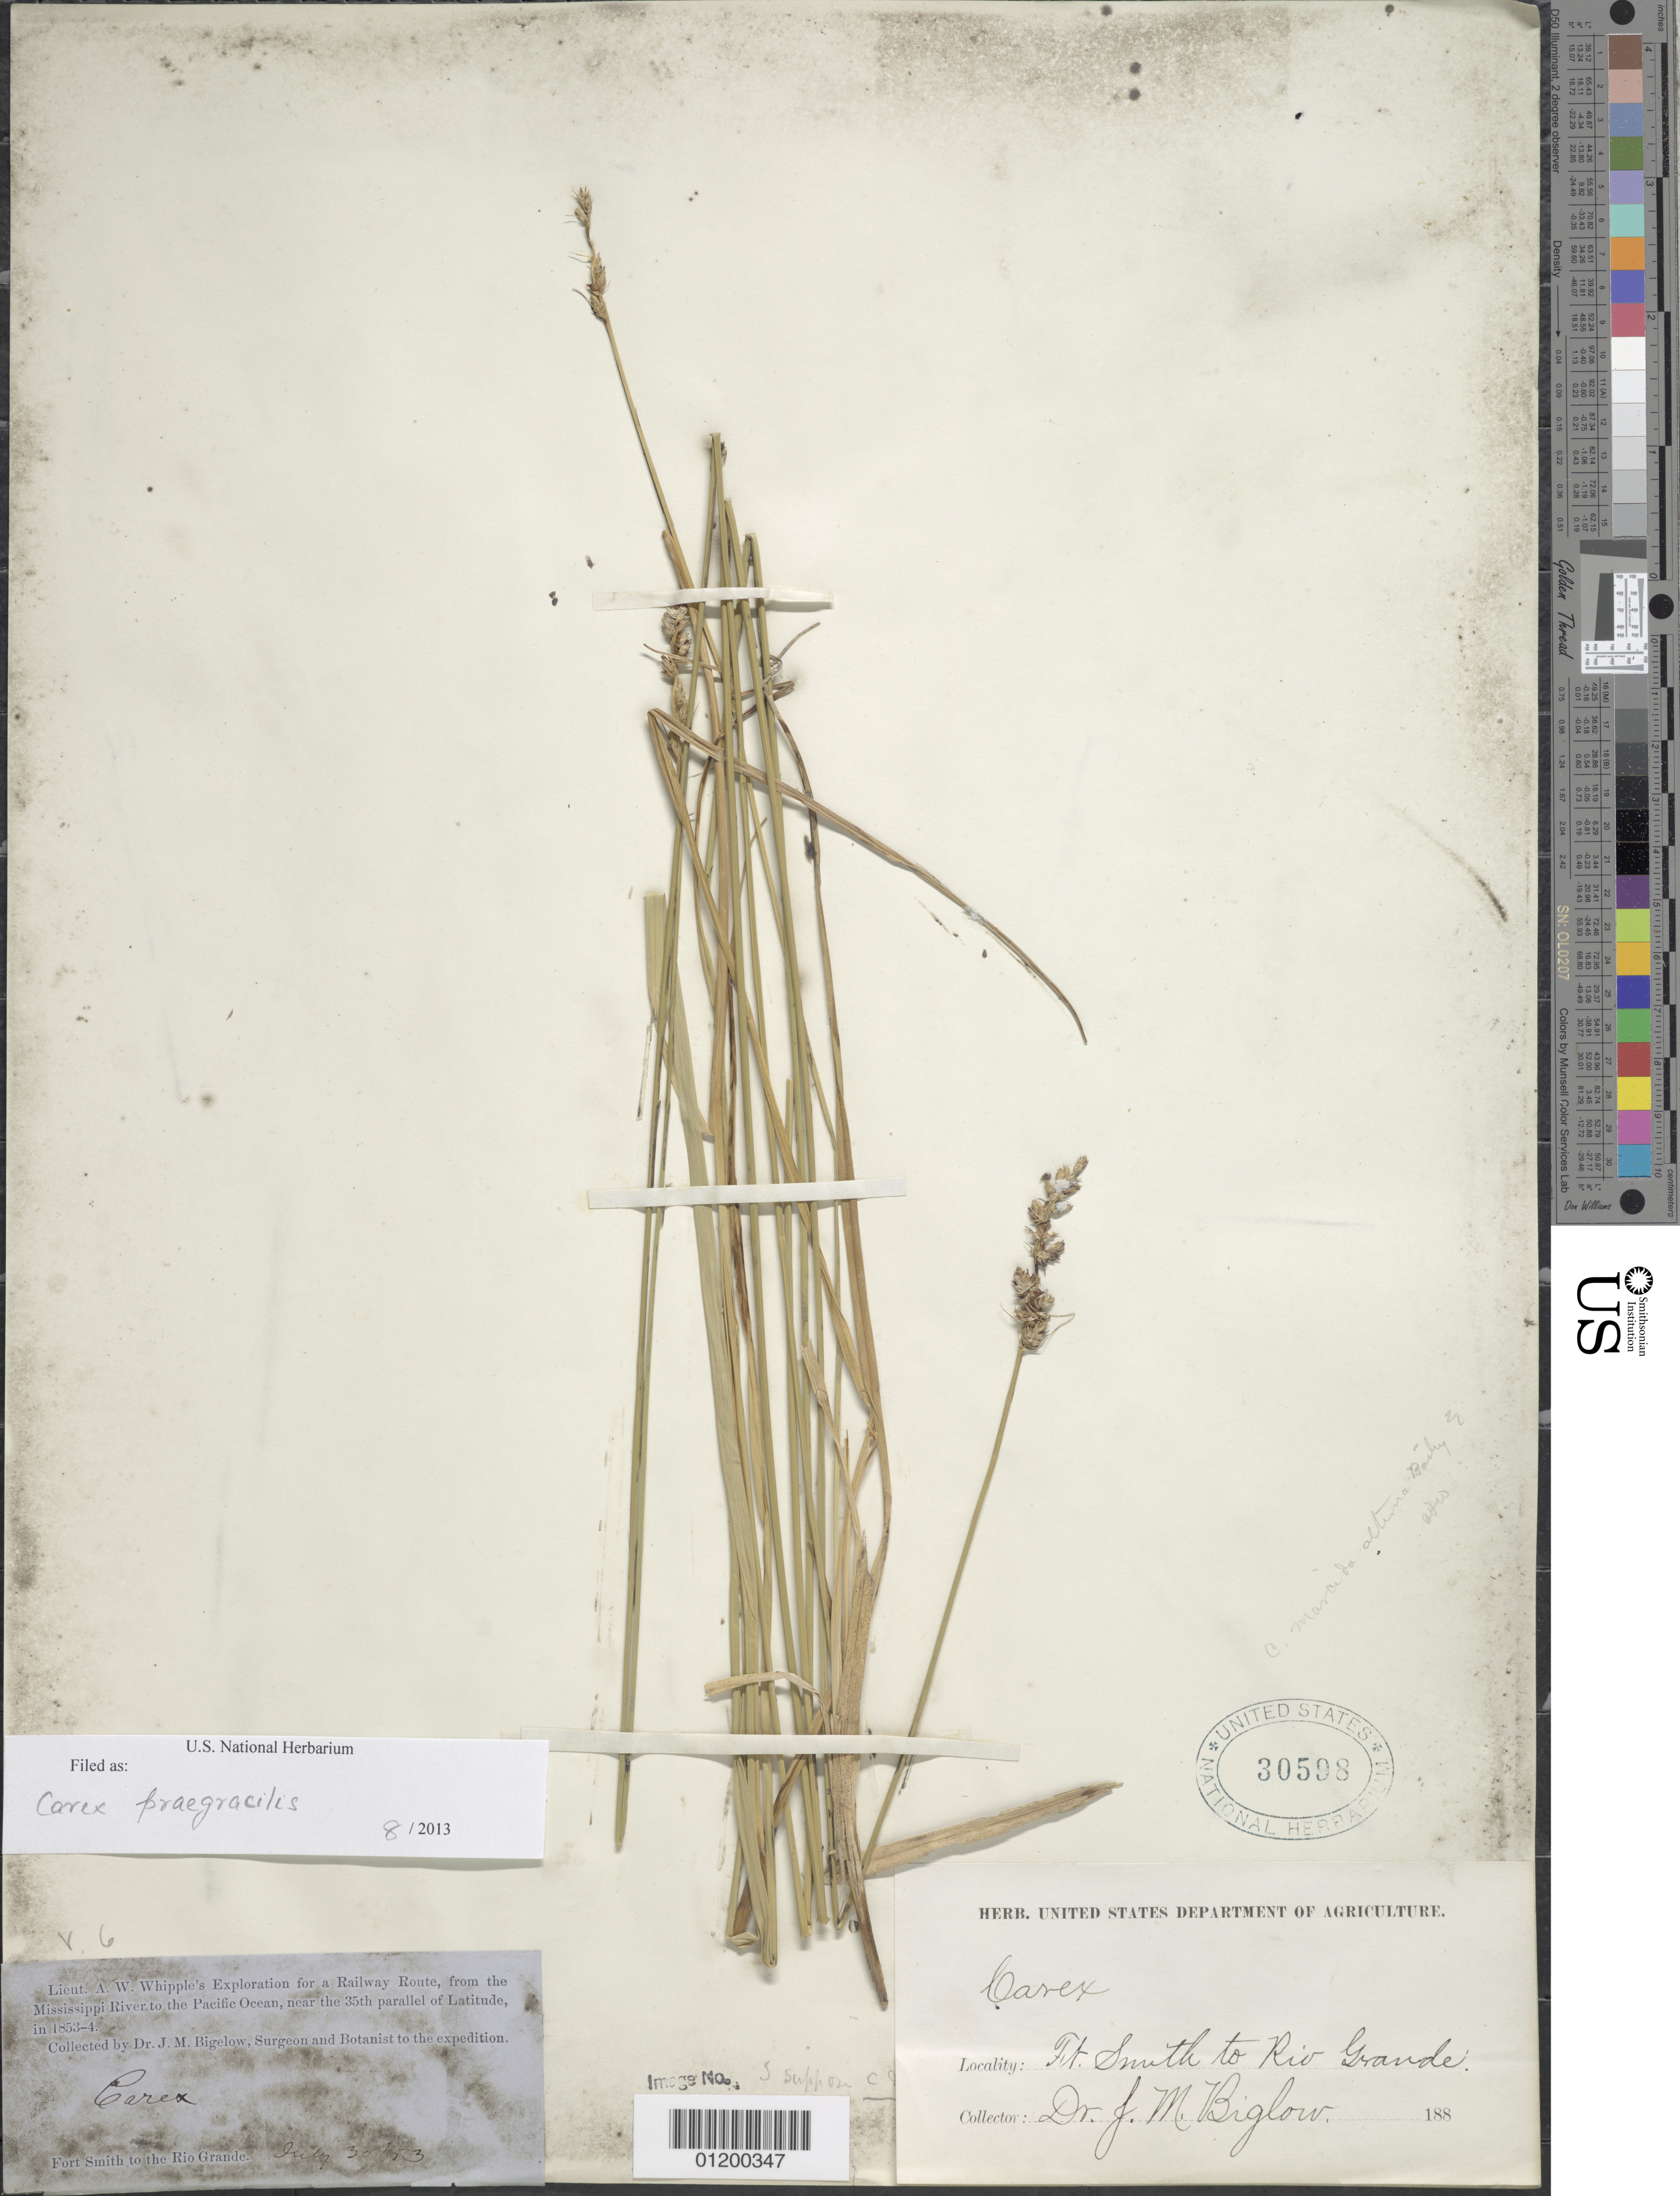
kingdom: Plantae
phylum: Tracheophyta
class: Liliopsida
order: Poales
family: Cyperaceae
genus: Carex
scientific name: Carex praegracilis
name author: W. Boott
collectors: J. M. Bigelow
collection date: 1853-07-30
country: United States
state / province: Oklahoma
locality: Fort Smith to the Rio Grande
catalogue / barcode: US 30598